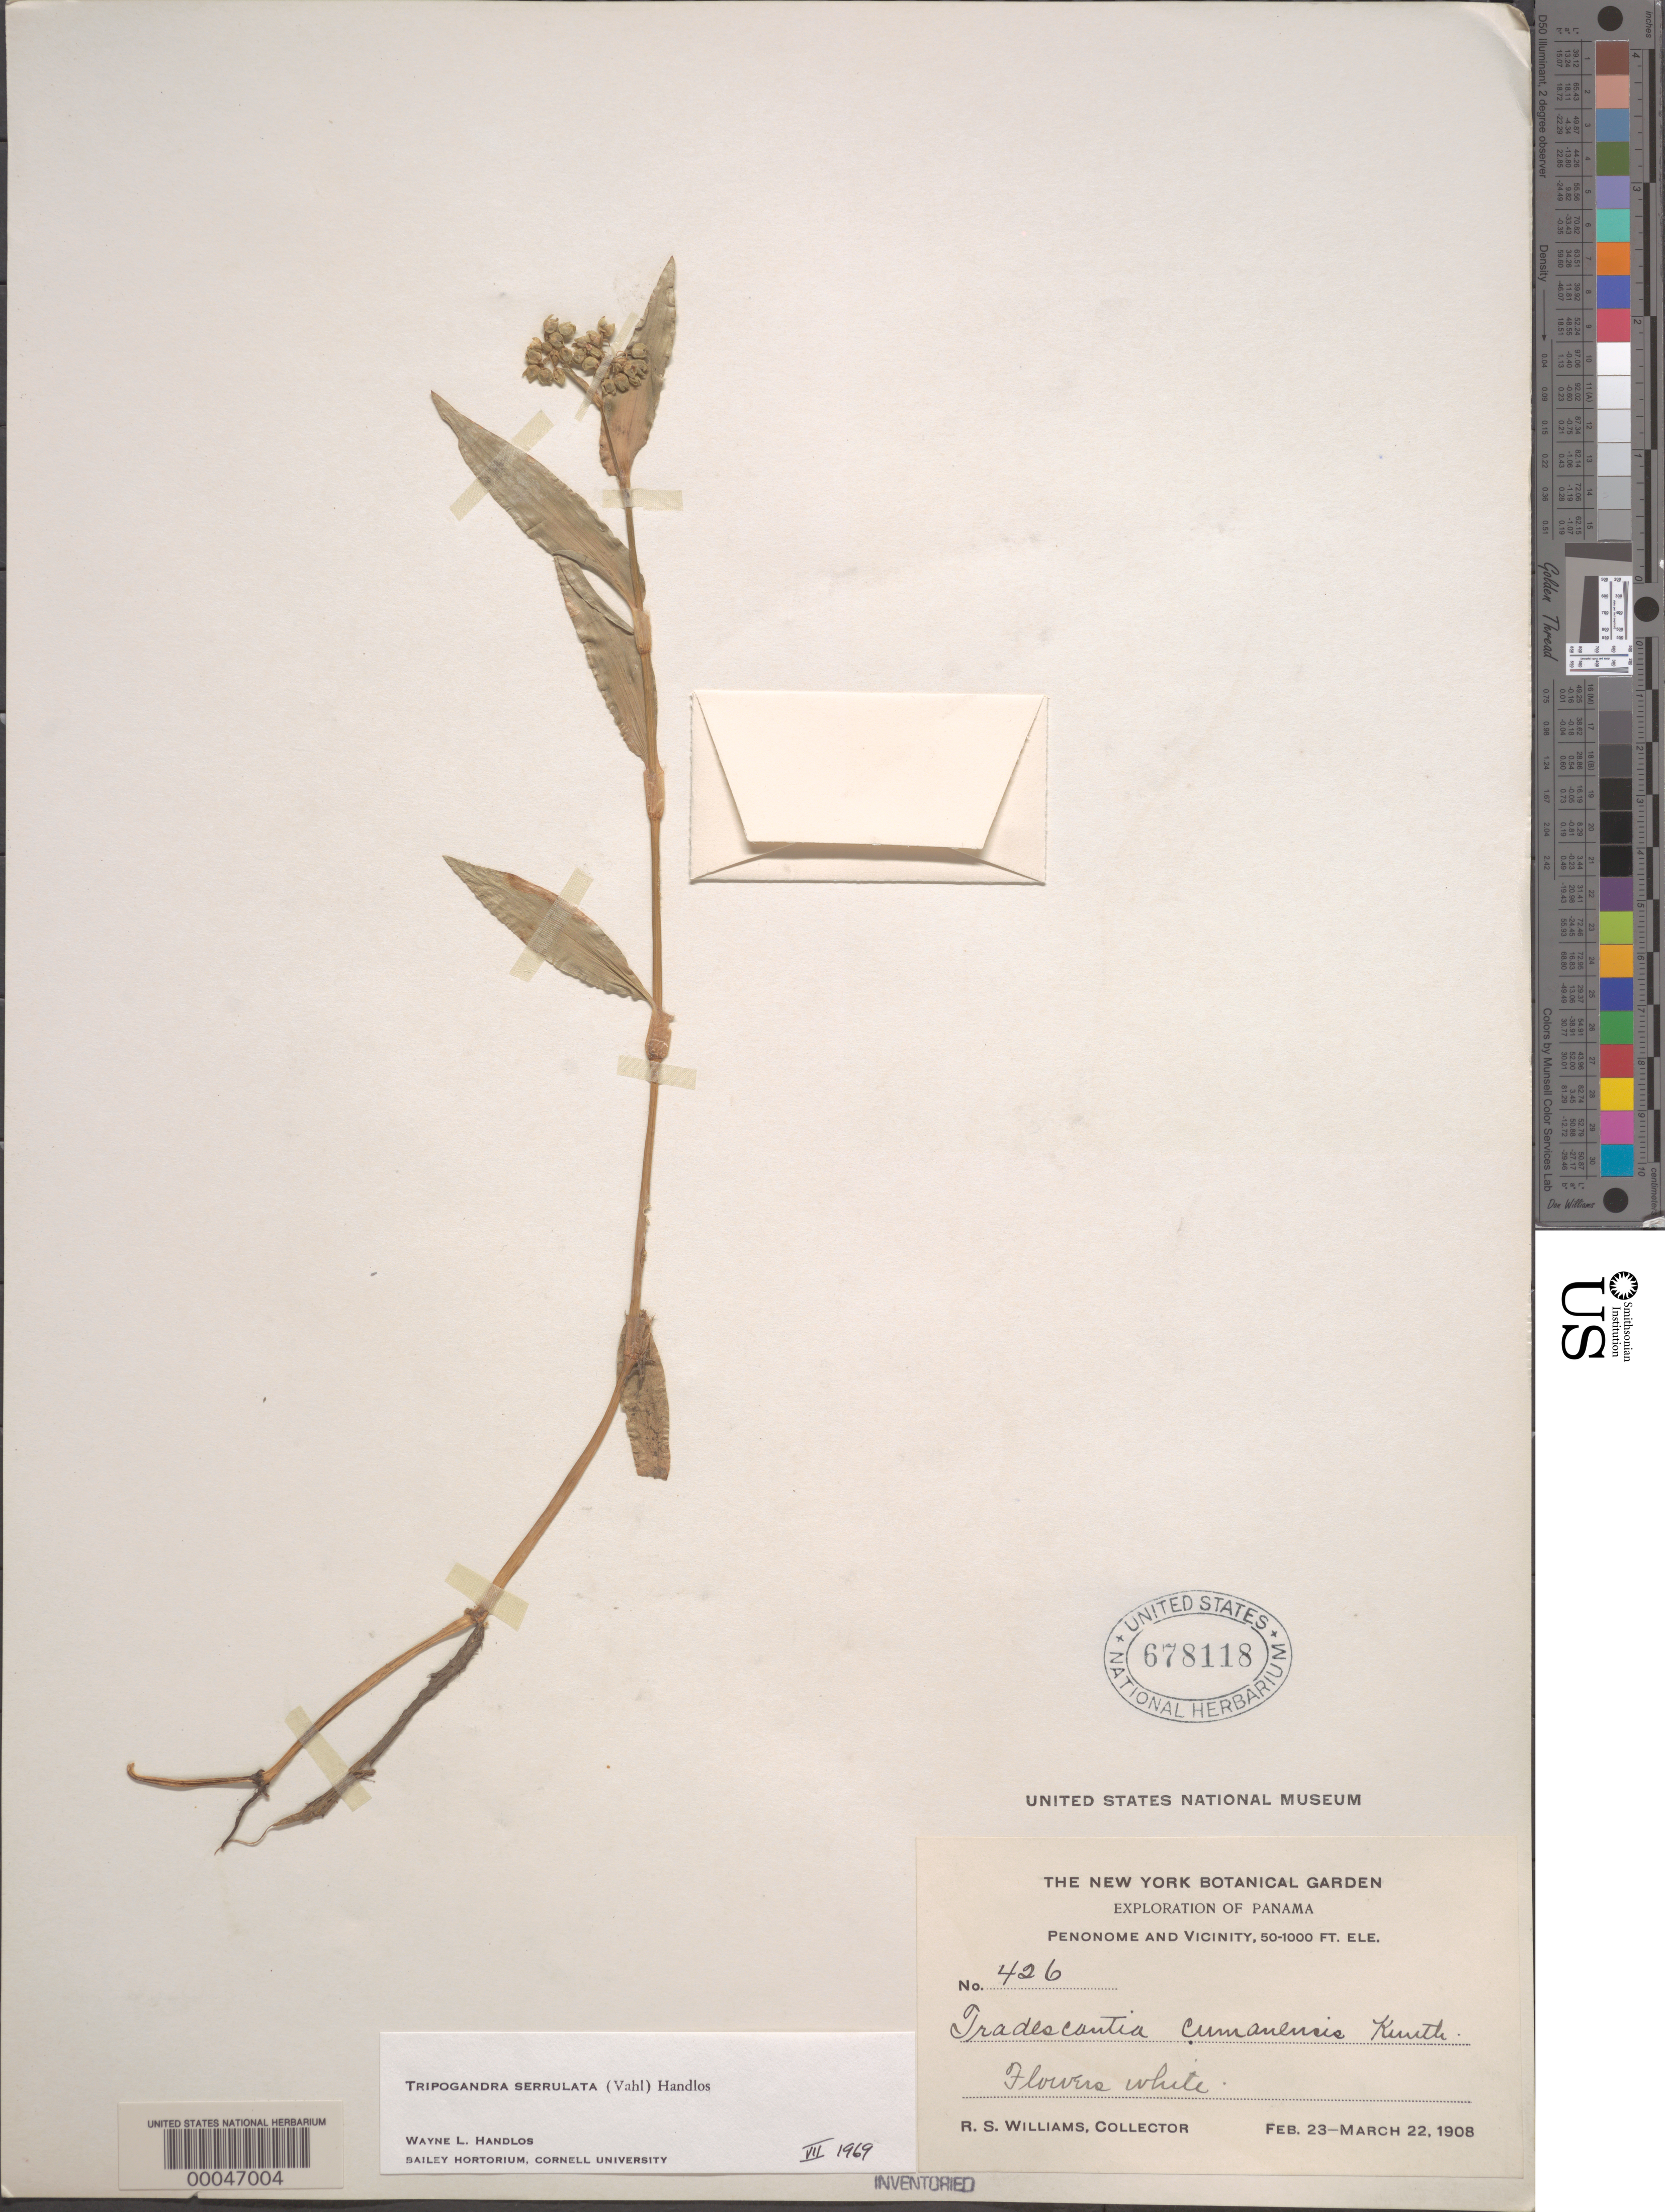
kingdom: Plantae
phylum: Tracheophyta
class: Liliopsida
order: Commelinales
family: Commelinaceae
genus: Tripogandra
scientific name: Tripogandra serrulata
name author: (Vahl) Handlos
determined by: Handlos, W. L.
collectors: R. S. Williams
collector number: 426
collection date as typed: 23 Feb 1908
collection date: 1908-02-23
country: Panama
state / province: Coclé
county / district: Penonomé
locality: Penonome and vicinity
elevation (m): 15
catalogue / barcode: US 678118